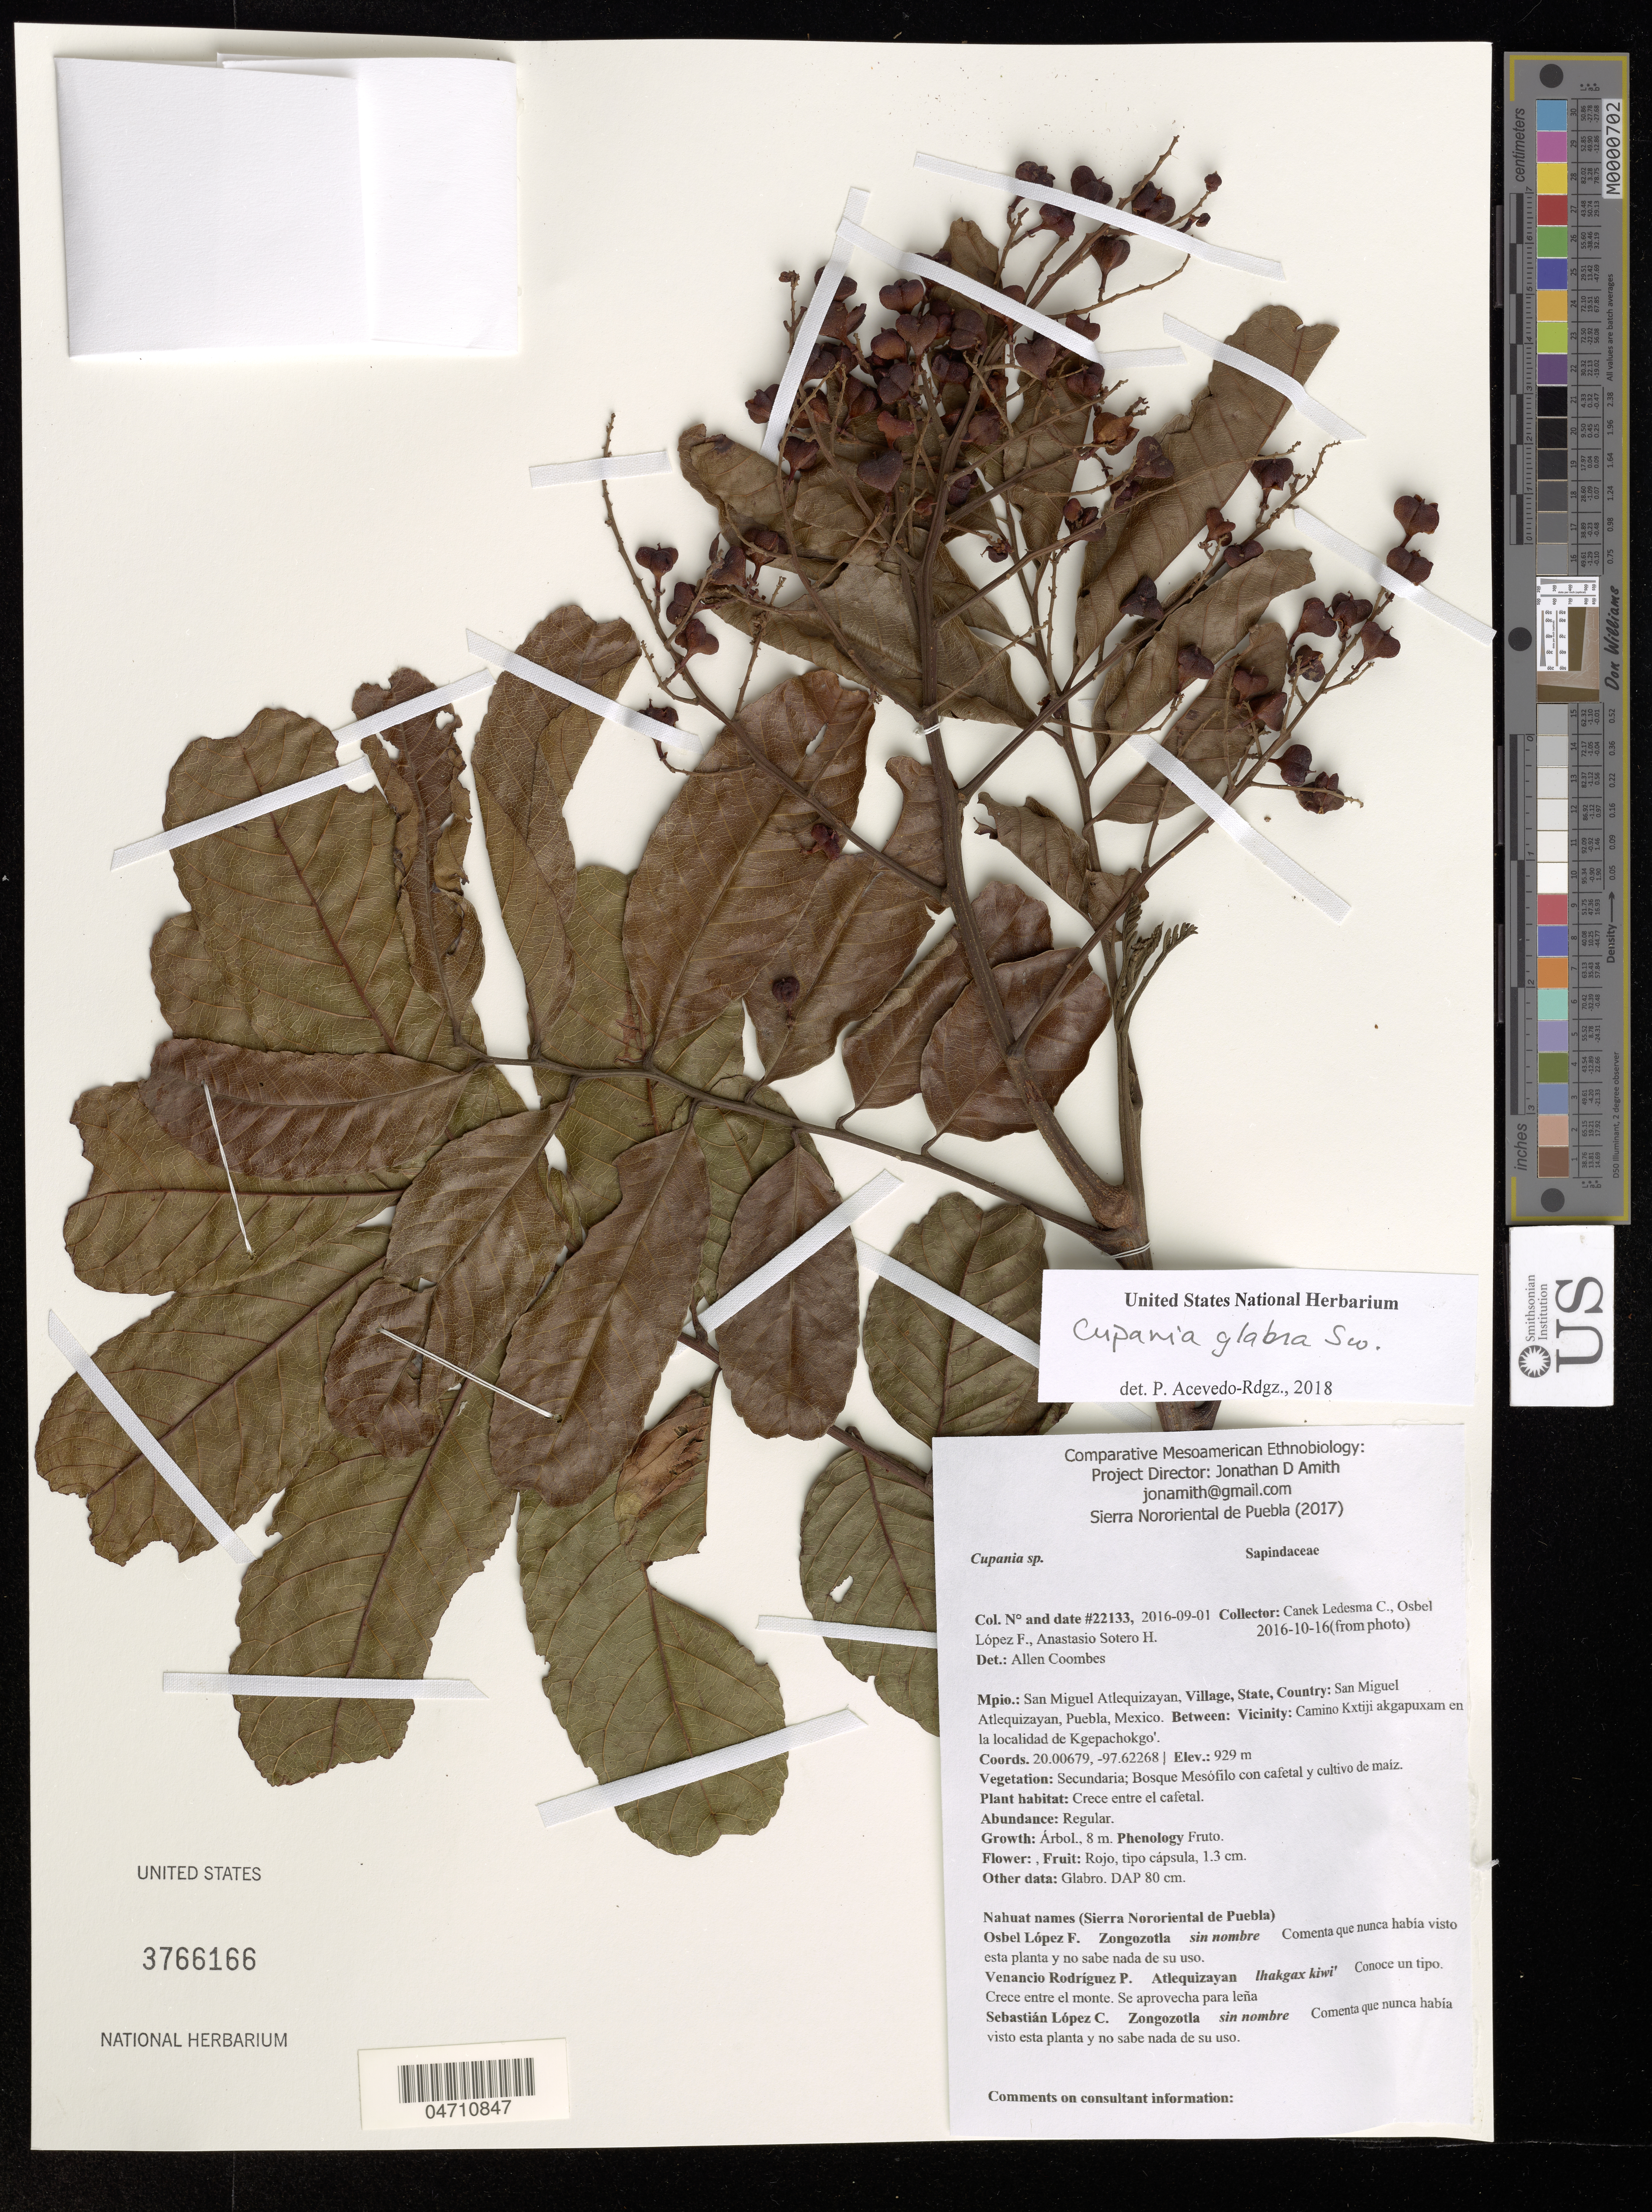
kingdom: Plantae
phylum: Tracheophyta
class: Magnoliopsida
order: Sapindales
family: Sapindaceae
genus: Cupania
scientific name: Cupania glabra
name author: Sw.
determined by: Acevedo-Rodriguez, P., (US), Smithsonian Institution - National Museum of Natural History (UNITED STATES)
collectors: Canek Ledesma C., O. López & A. Sotero H.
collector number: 22133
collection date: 2016-01-09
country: Mexico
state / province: Puebla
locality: Mpio.: San Miguel Atlequizayan, Village: San Miguel Atlequizayan. Between: Vicinity: Camino Kxtiji akgapuxam en la localidad de Kgepachokgo'.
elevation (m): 929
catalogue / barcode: US 3766166